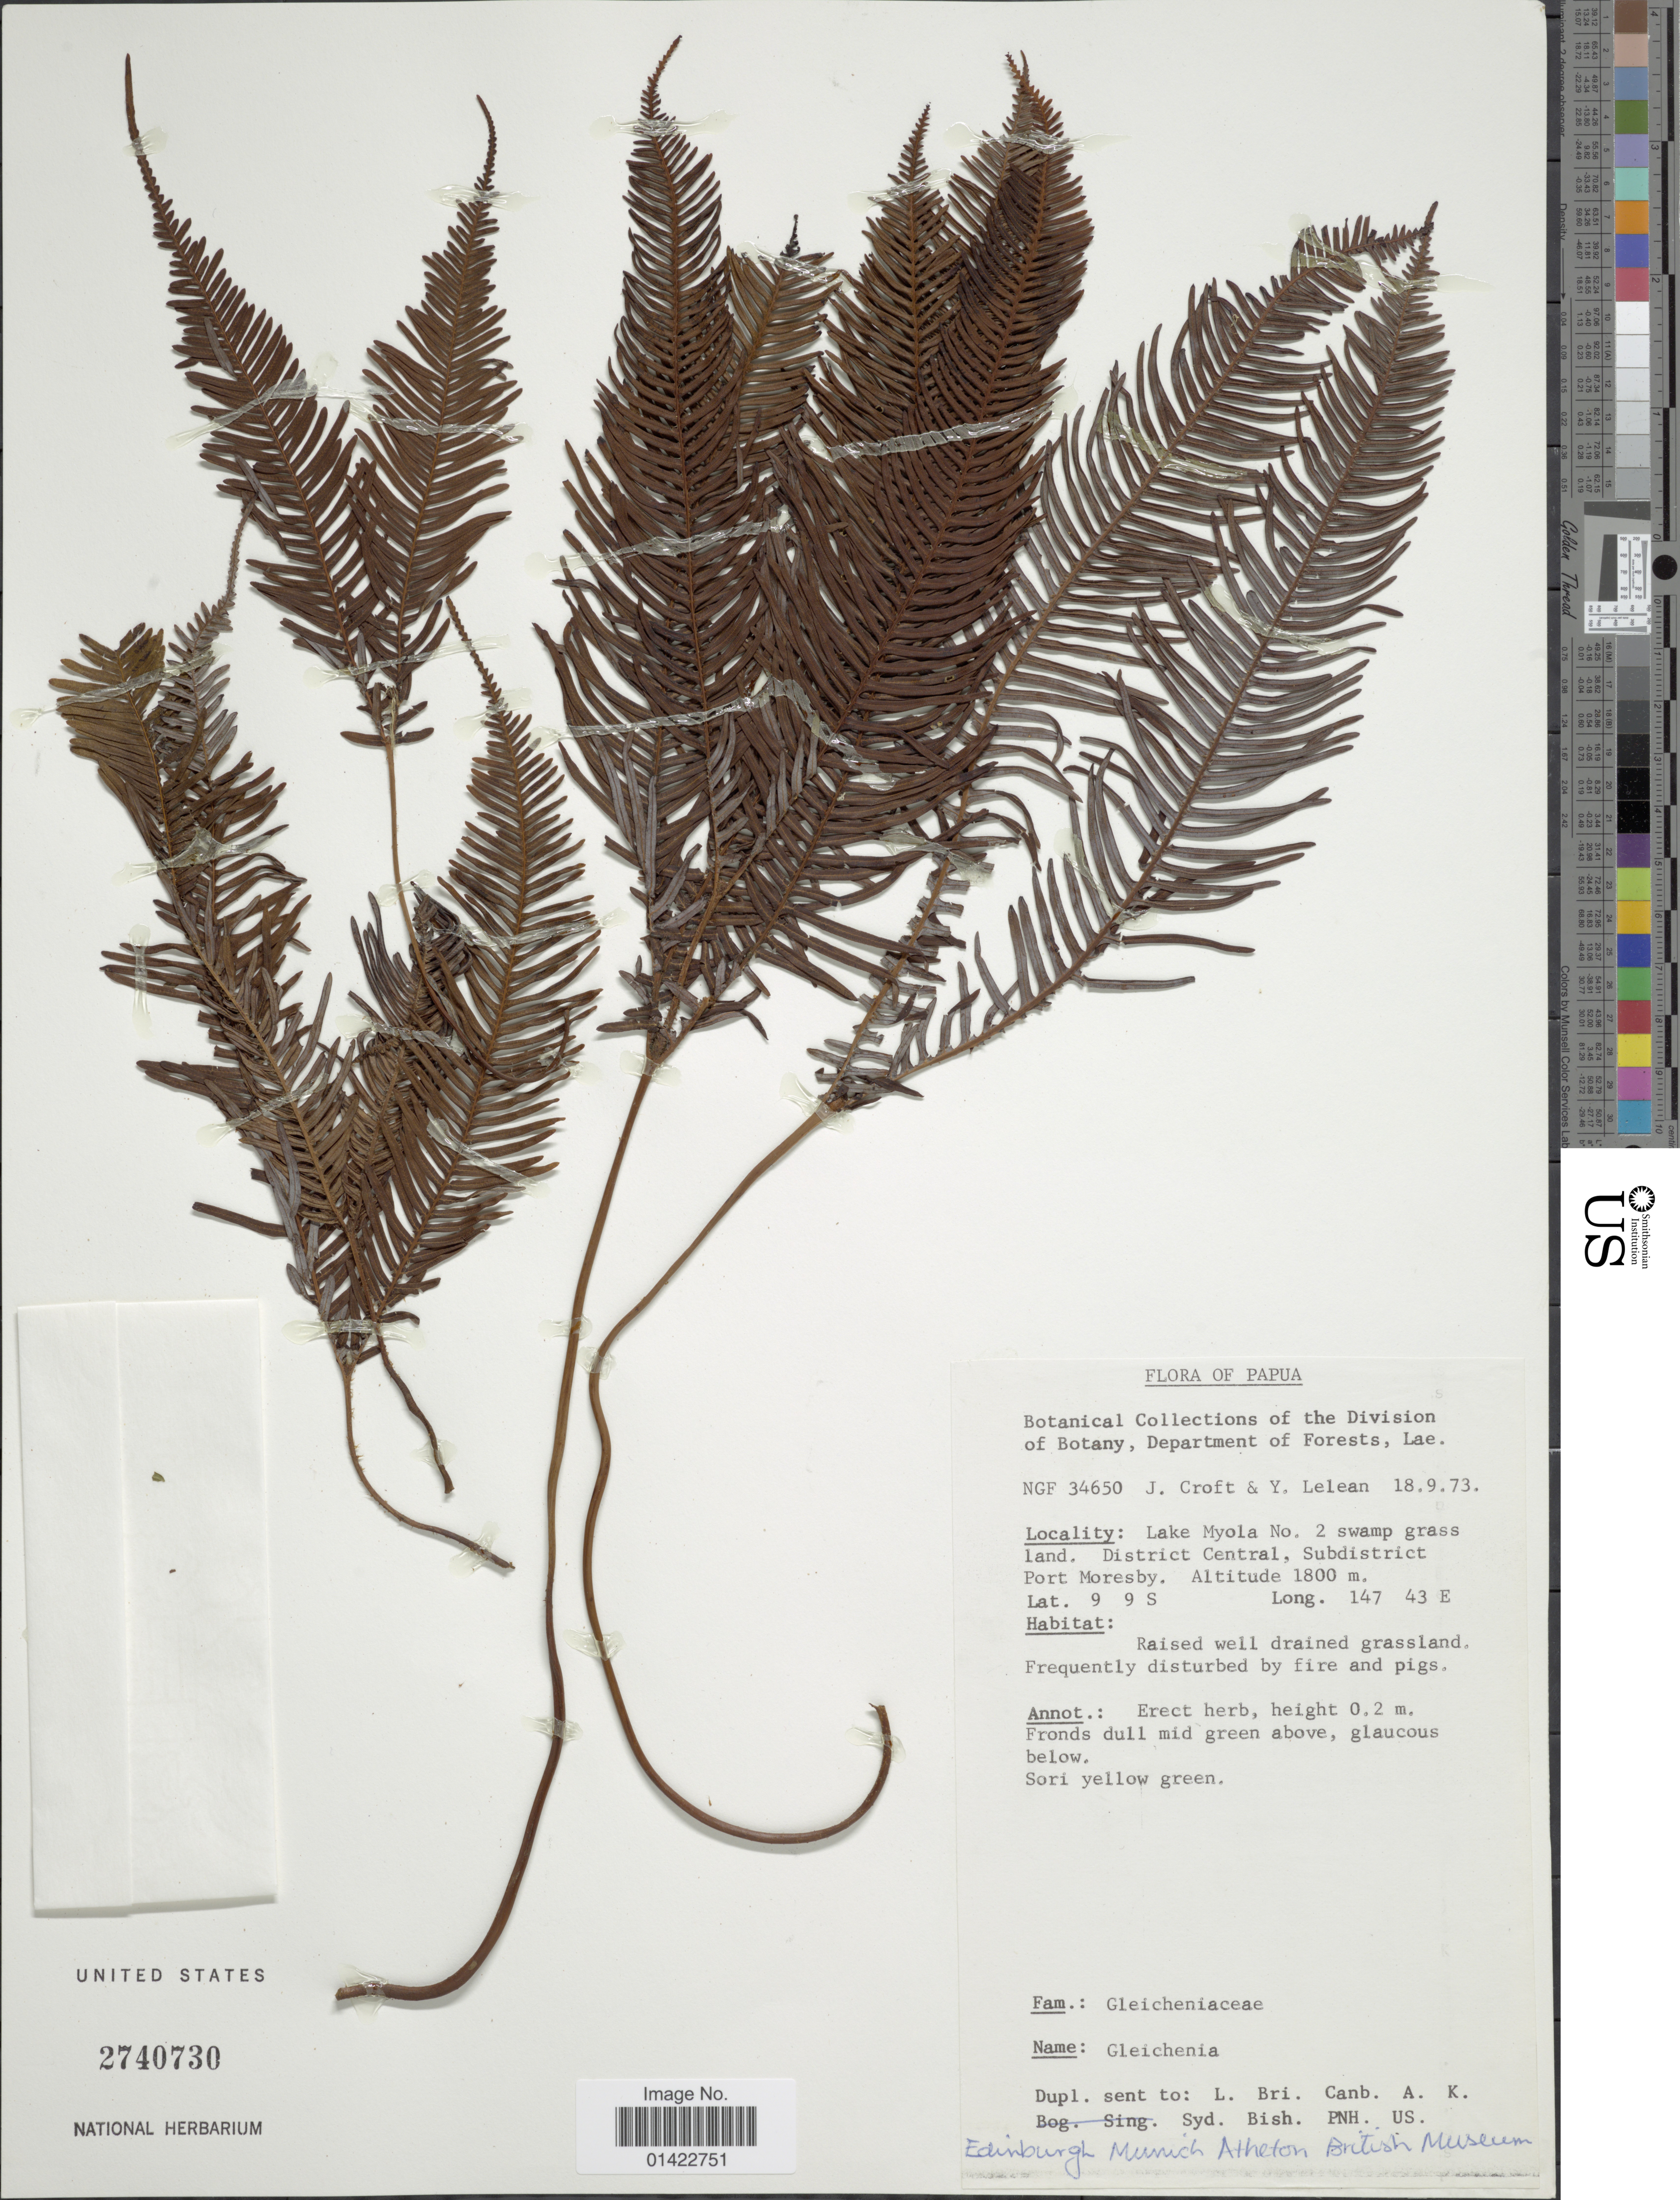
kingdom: Plantae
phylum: Tracheophyta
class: Polypodiopsida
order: Gleicheniales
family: Gleicheniaceae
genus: Sticherus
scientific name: Sticherus sp.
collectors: J. Croft & Y. Lelean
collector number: NGF 34650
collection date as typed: Transcribed d/m/y: 18/9/73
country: Papua New Guinea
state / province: Central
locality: Lake Myola No. 2 swamp grassland. District Central, Subdistrict Port Moresby.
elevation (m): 1800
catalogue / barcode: US 2740730